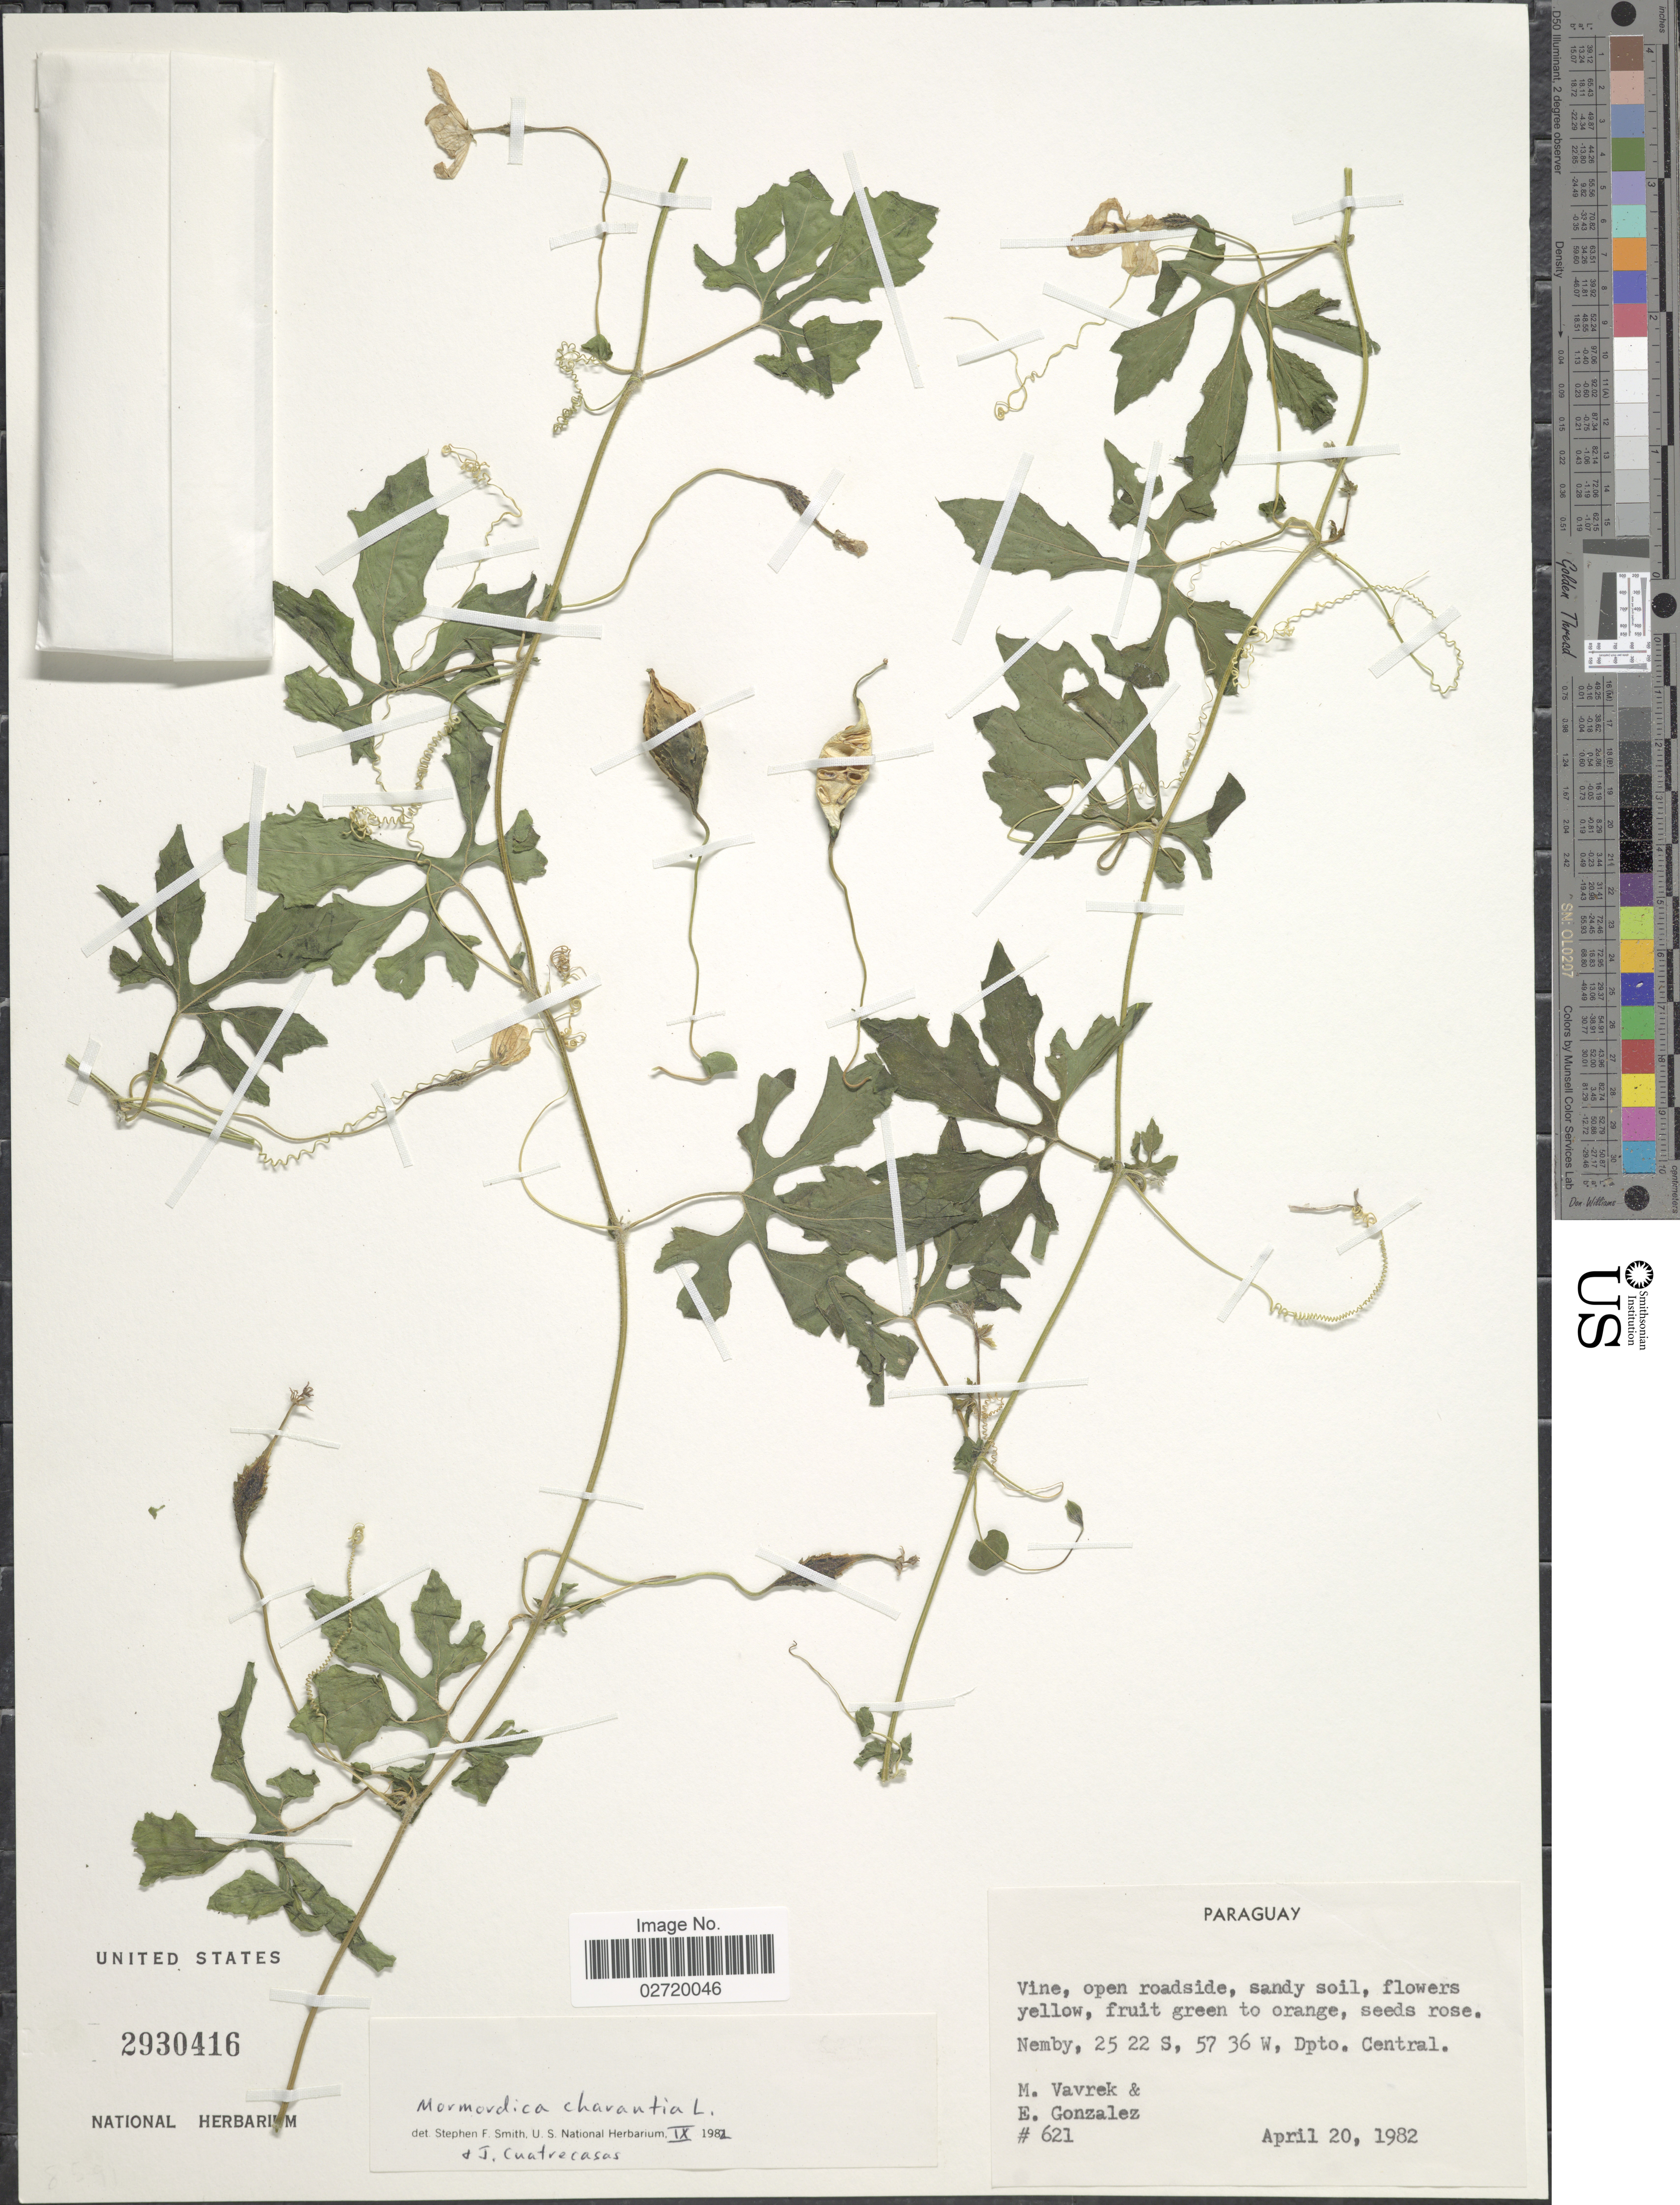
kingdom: Plantae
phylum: Tracheophyta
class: Magnoliopsida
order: Cucurbitales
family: Cucurbitaceae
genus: Momordica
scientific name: Momordica charantia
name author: L.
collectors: M. Vavrek & E. Gonzalez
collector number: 621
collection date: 1982-04-20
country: Paraguay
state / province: Central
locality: Nemby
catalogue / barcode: US 2930416